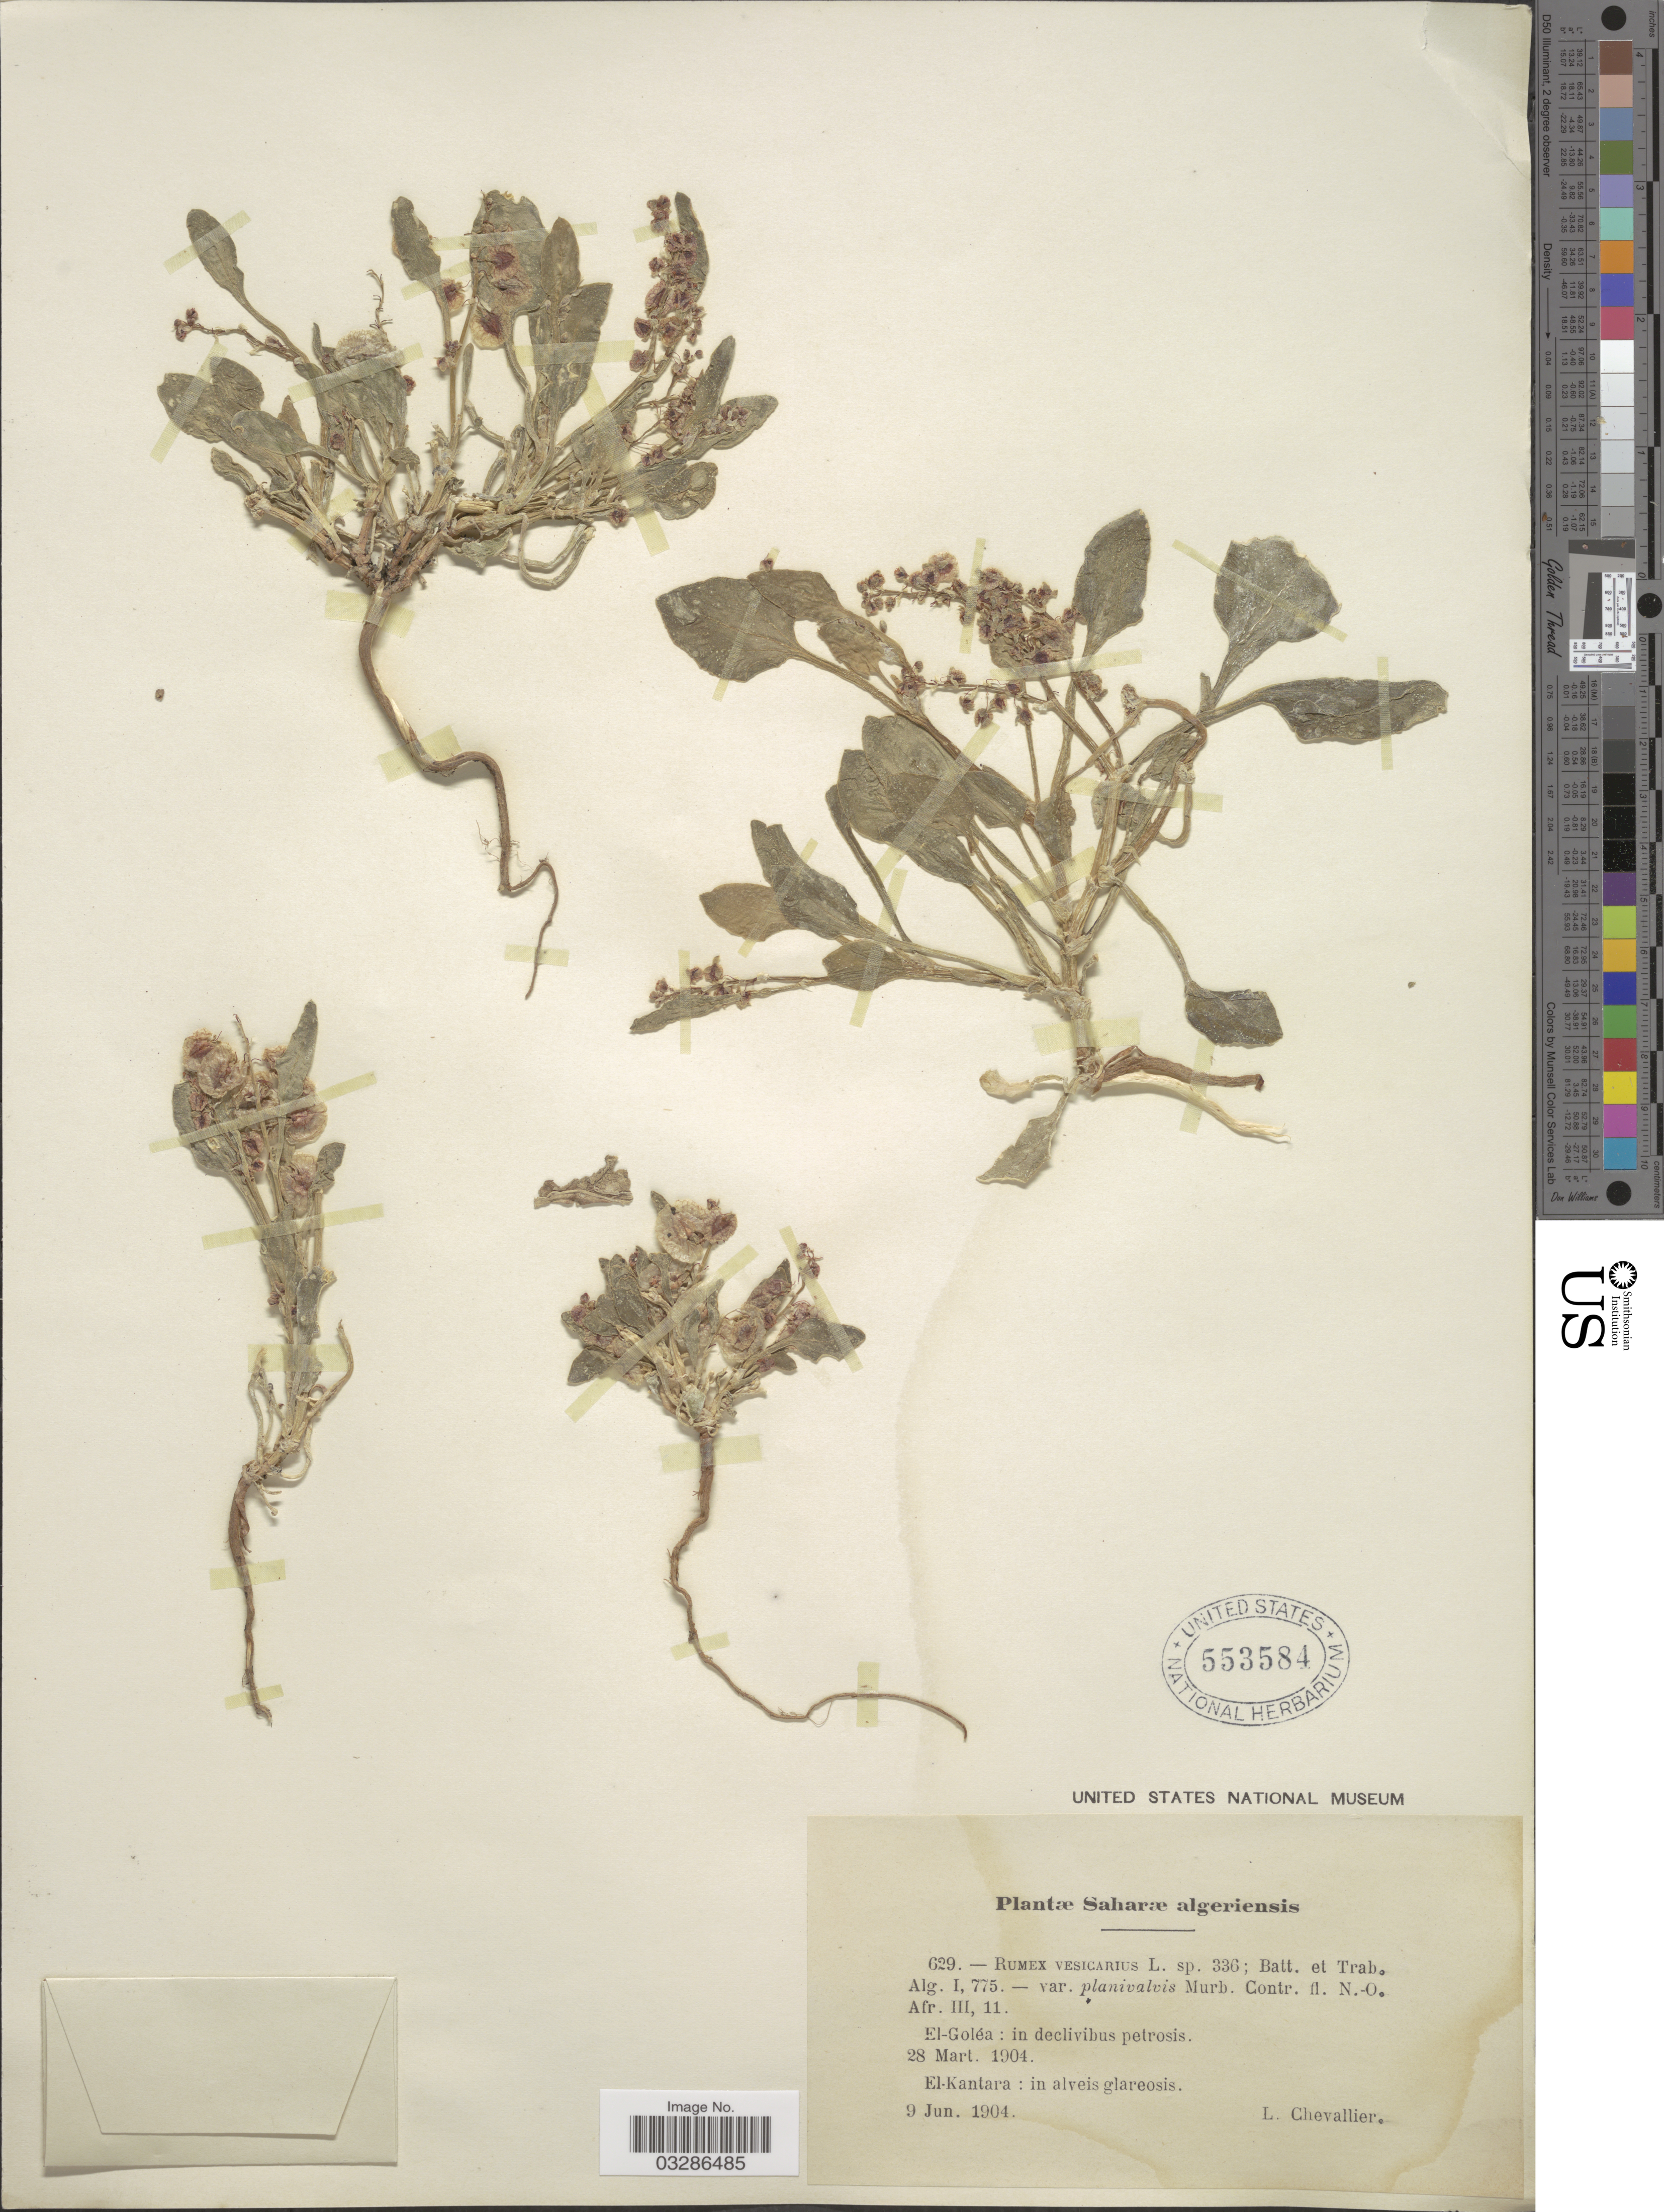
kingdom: Plantae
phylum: Tracheophyta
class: Magnoliopsida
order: Caryophyllales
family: Polygonaceae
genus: Rumex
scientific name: Rumex vesicarius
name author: L.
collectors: L. Chevallier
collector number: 629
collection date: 1904-03-28/1904-06-09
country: Algeria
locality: Saharæ algeriensis, El-Goléa: in declivibus petrosis, El-Kantara: in alveis glareosis.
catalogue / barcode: US 553584